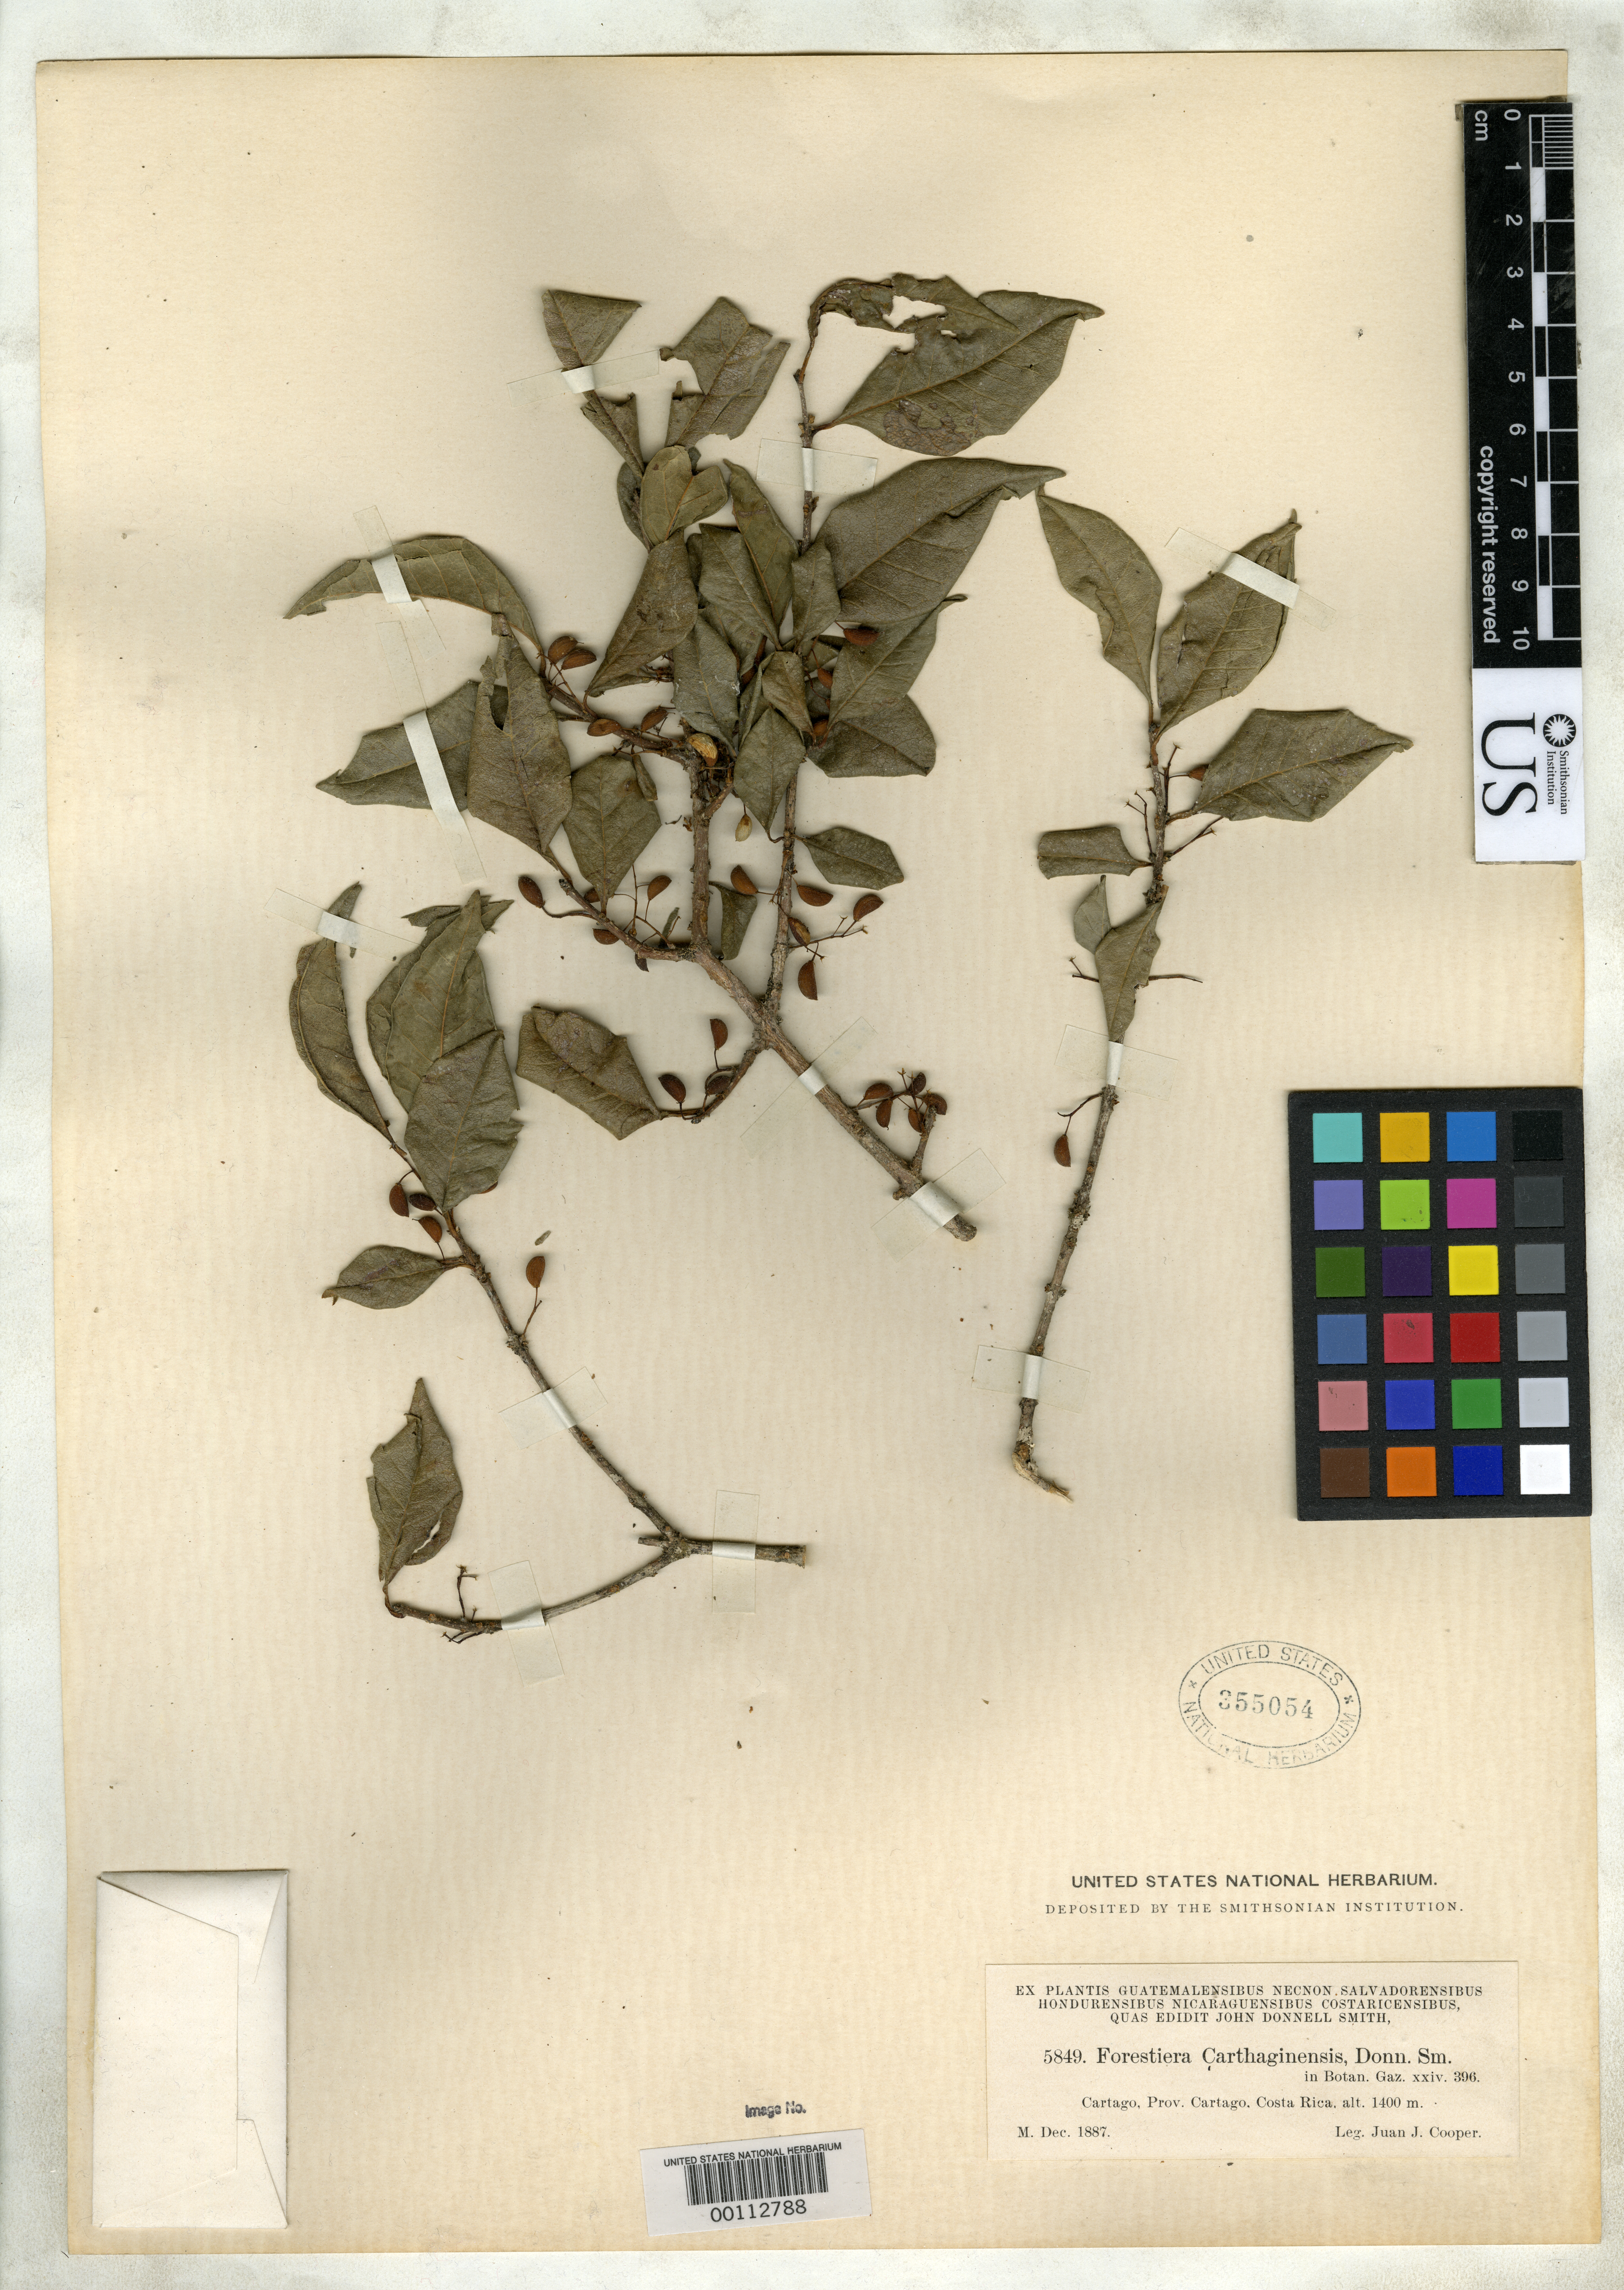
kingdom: Plantae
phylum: Tracheophyta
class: Magnoliopsida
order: Lamiales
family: Oleaceae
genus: Forestiera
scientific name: Forestiera cartaginensis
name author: Donn. Sm.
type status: Syntype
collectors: J. J. Cooper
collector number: J.D.S. 5849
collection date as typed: Dec 1887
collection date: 1887-12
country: Costa Rica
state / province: Cartago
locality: Cartago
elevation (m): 1400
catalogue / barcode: US 355054